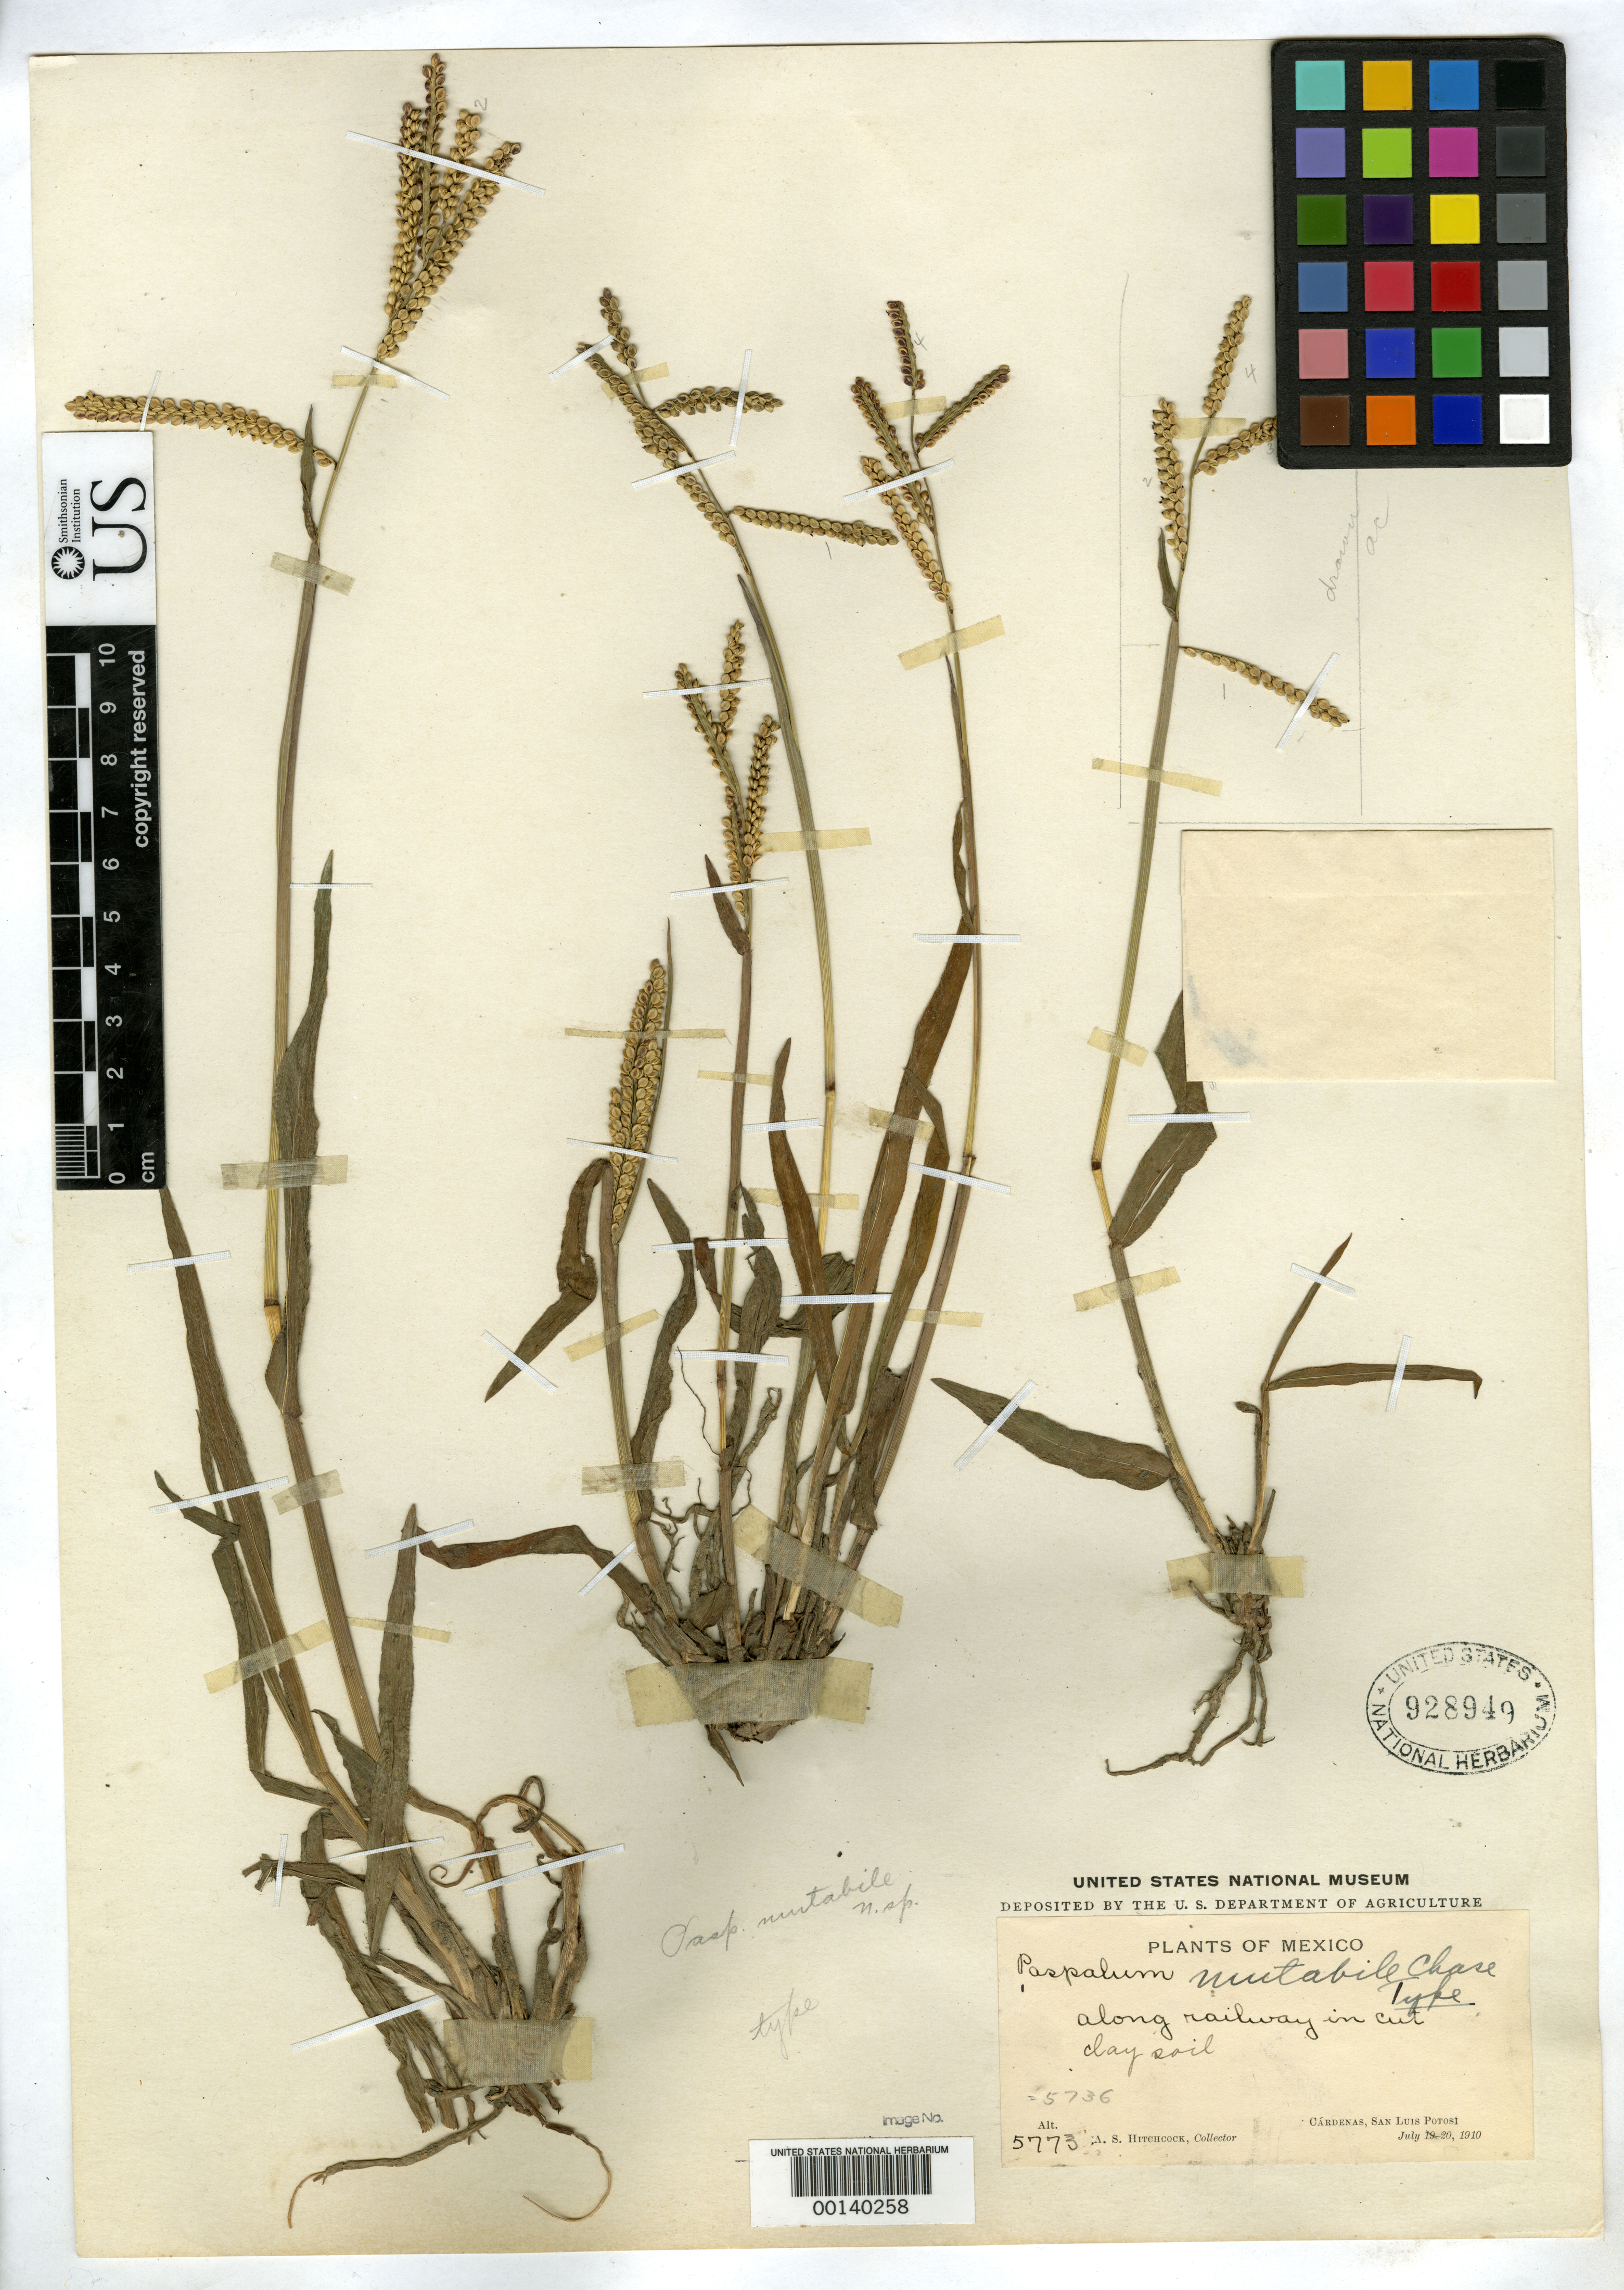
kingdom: Plantae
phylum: Tracheophyta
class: Liliopsida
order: Poales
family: Poaceae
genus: Paspalum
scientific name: Paspalum mutabile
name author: Chase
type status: Holotype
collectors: A. S. Hitchcock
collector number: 5773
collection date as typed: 20 Jul 1910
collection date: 1910-07-20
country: Mexico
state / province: San Luis Potosi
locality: Cardenas.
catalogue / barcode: US 928949